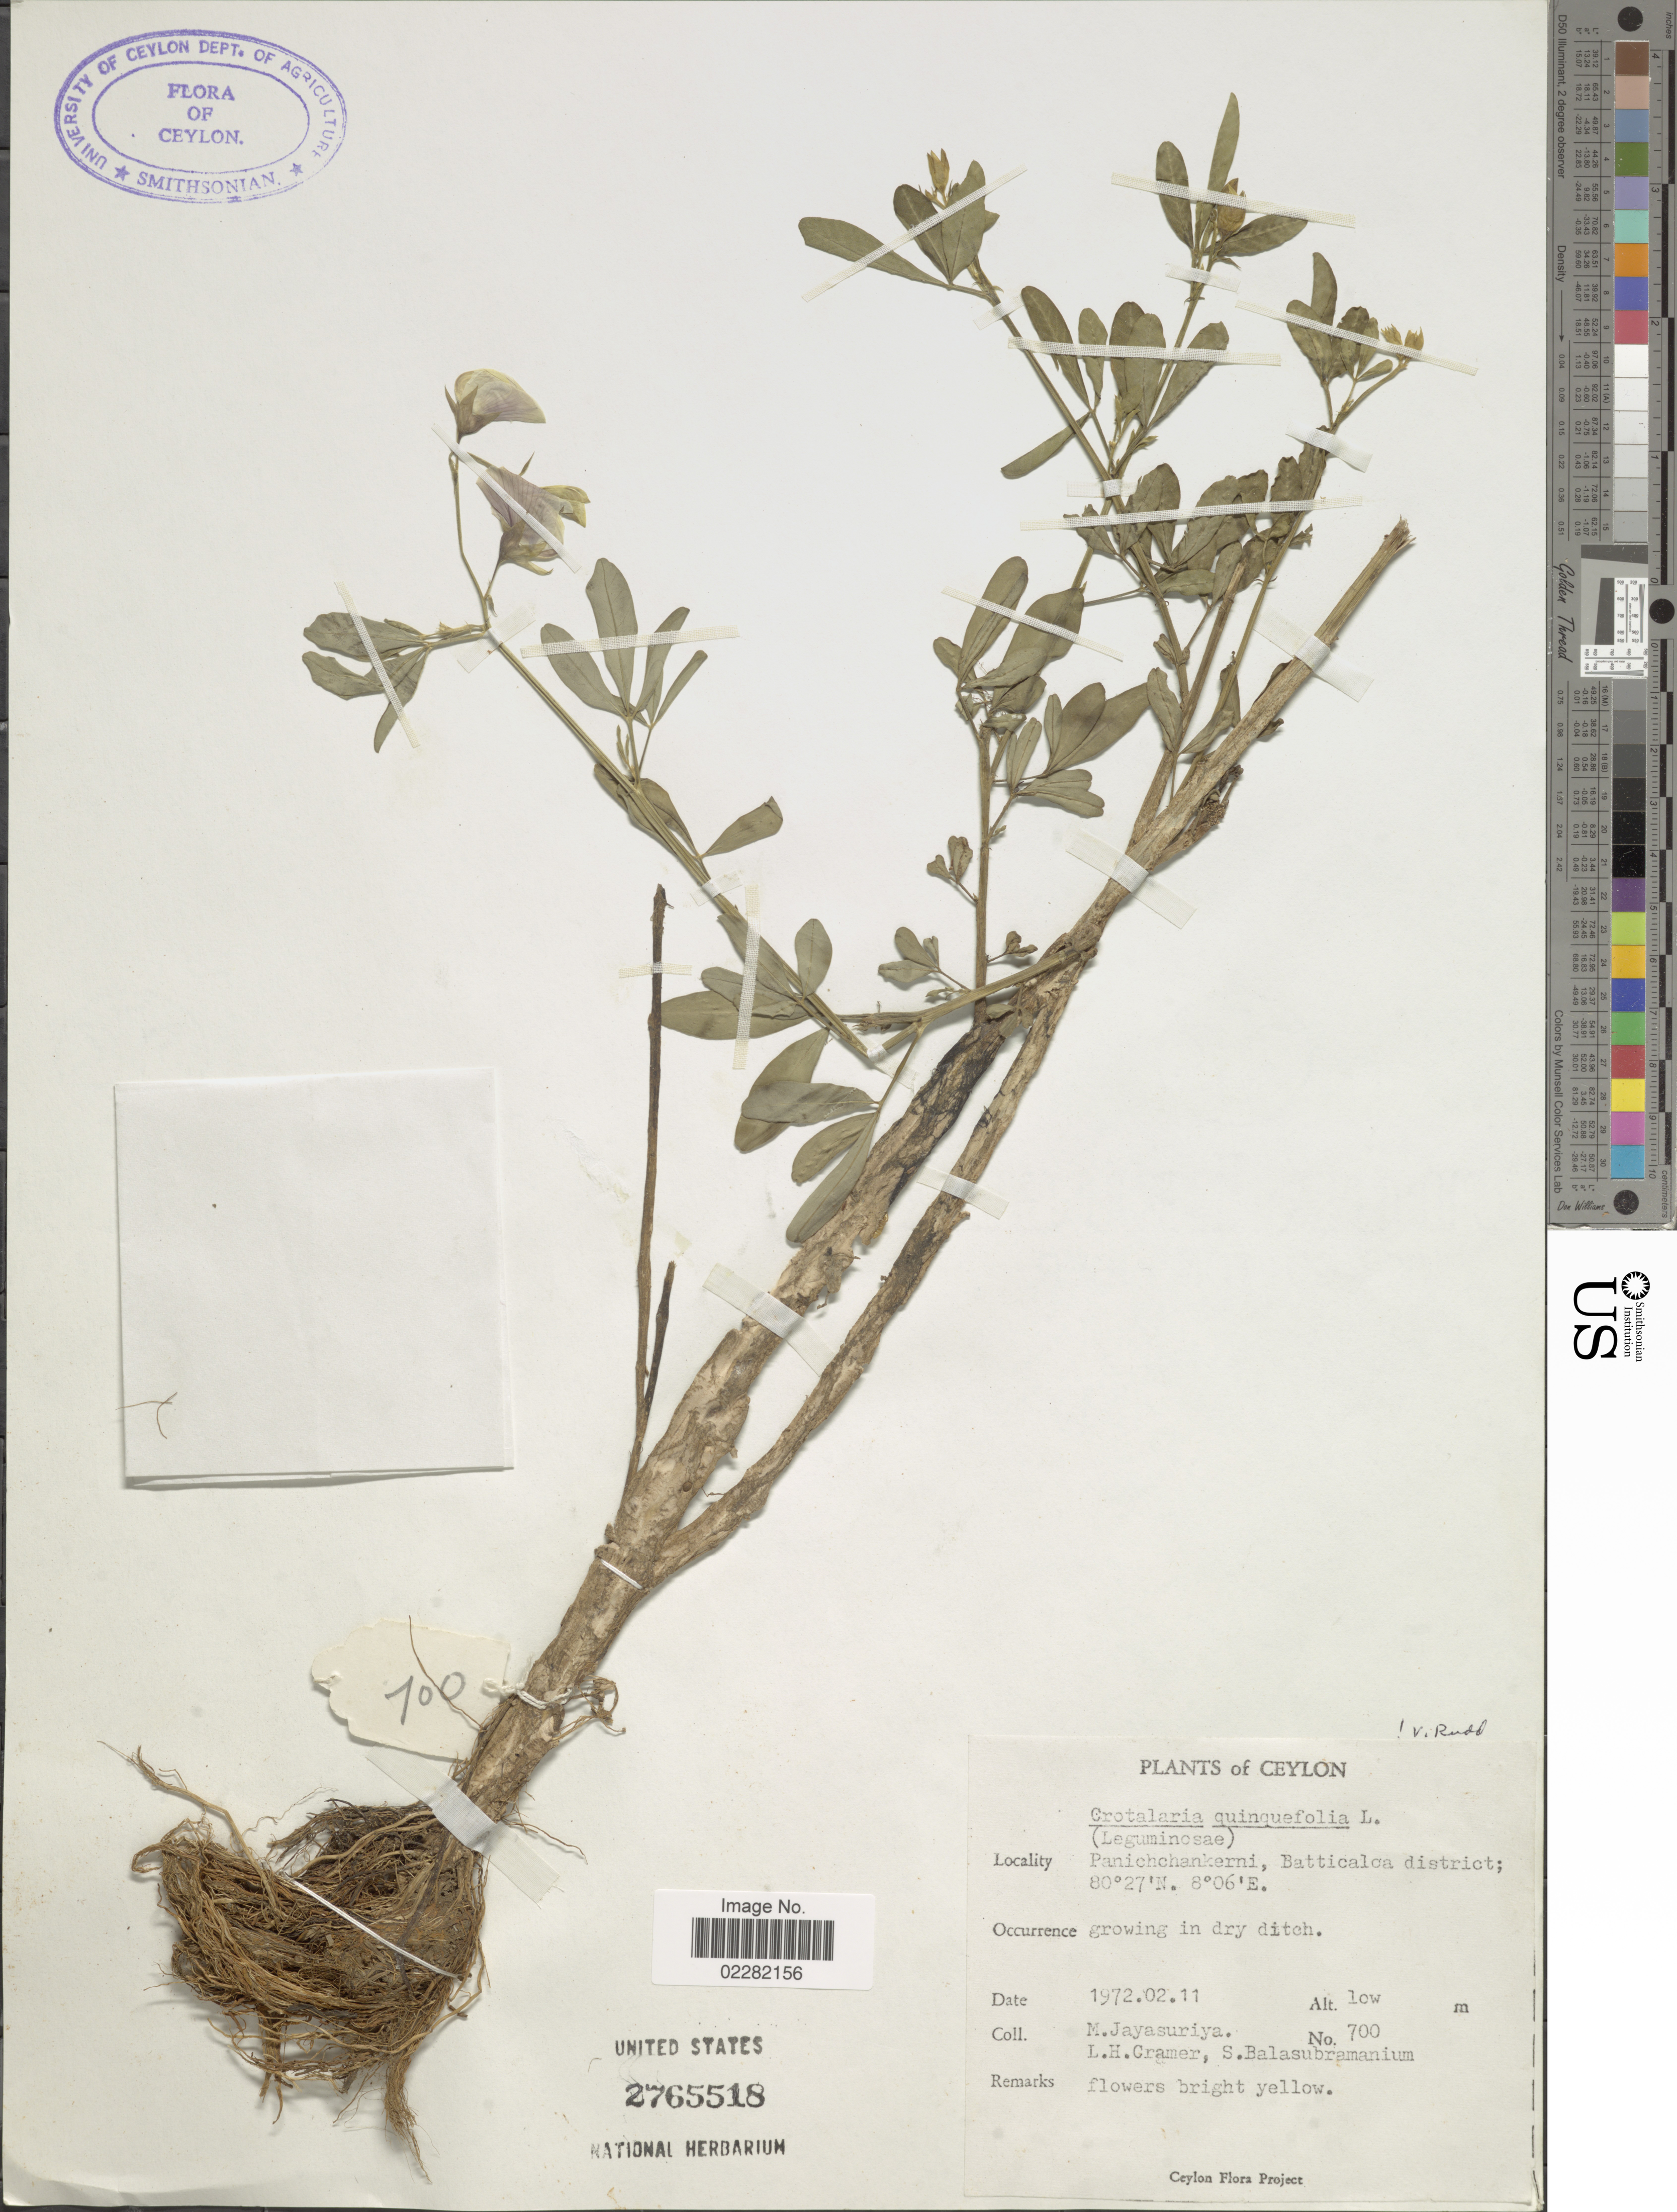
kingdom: Plantae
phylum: Tracheophyta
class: Magnoliopsida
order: Fabales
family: Fabaceae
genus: Crotalaria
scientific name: Crotalaria quinquefolia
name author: L.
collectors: M. Jayasuriya, L. H. Cramer & S. Balasubramanium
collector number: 700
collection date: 1972-02-11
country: Sri Lanka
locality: Ceylon, Panichankerni, Batticalca district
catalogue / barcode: US 2765518